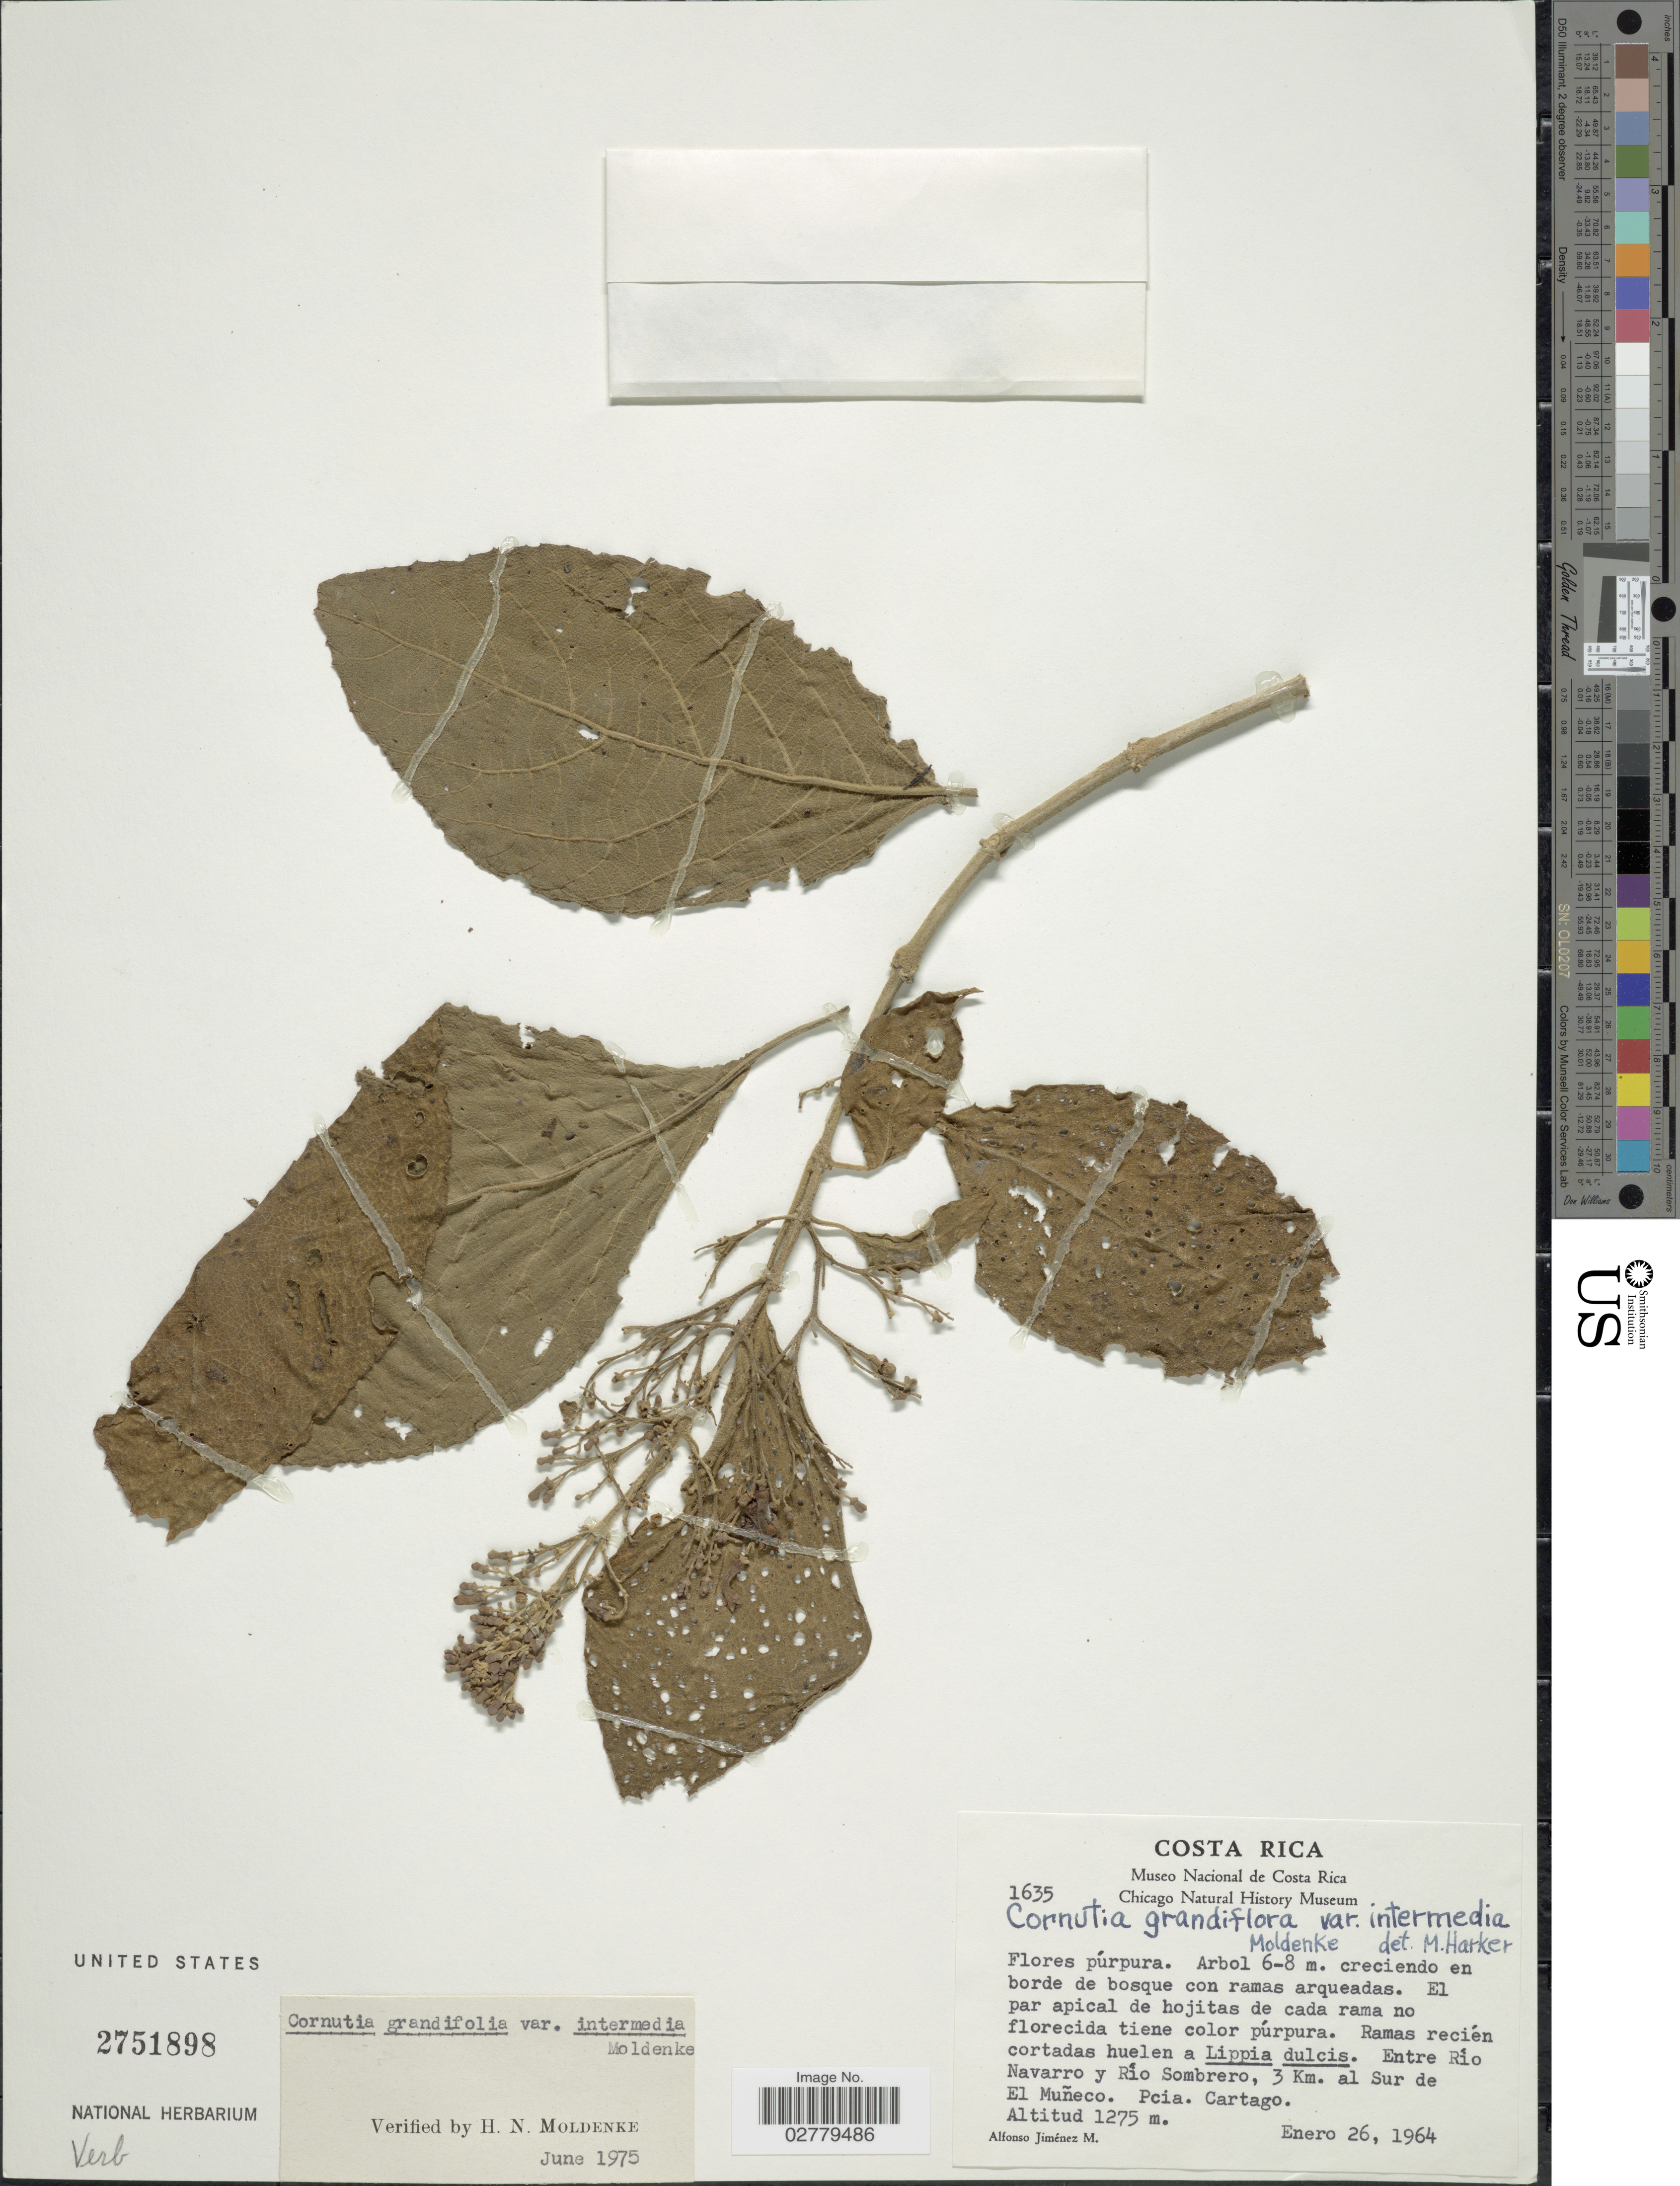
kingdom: Plantae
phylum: Tracheophyta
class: Magnoliopsida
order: Lamiales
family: Lamiaceae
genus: Cornutia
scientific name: Cornutia grandifolia var. intermedia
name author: Moldenke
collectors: A. Jimenez M.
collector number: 1635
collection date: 1964-01-26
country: Costa Rica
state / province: Cartago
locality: Entre Río Navarro y Río Sombrero, 3 Km. al Sur de El Muñeco.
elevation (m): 1275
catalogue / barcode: US 2751898